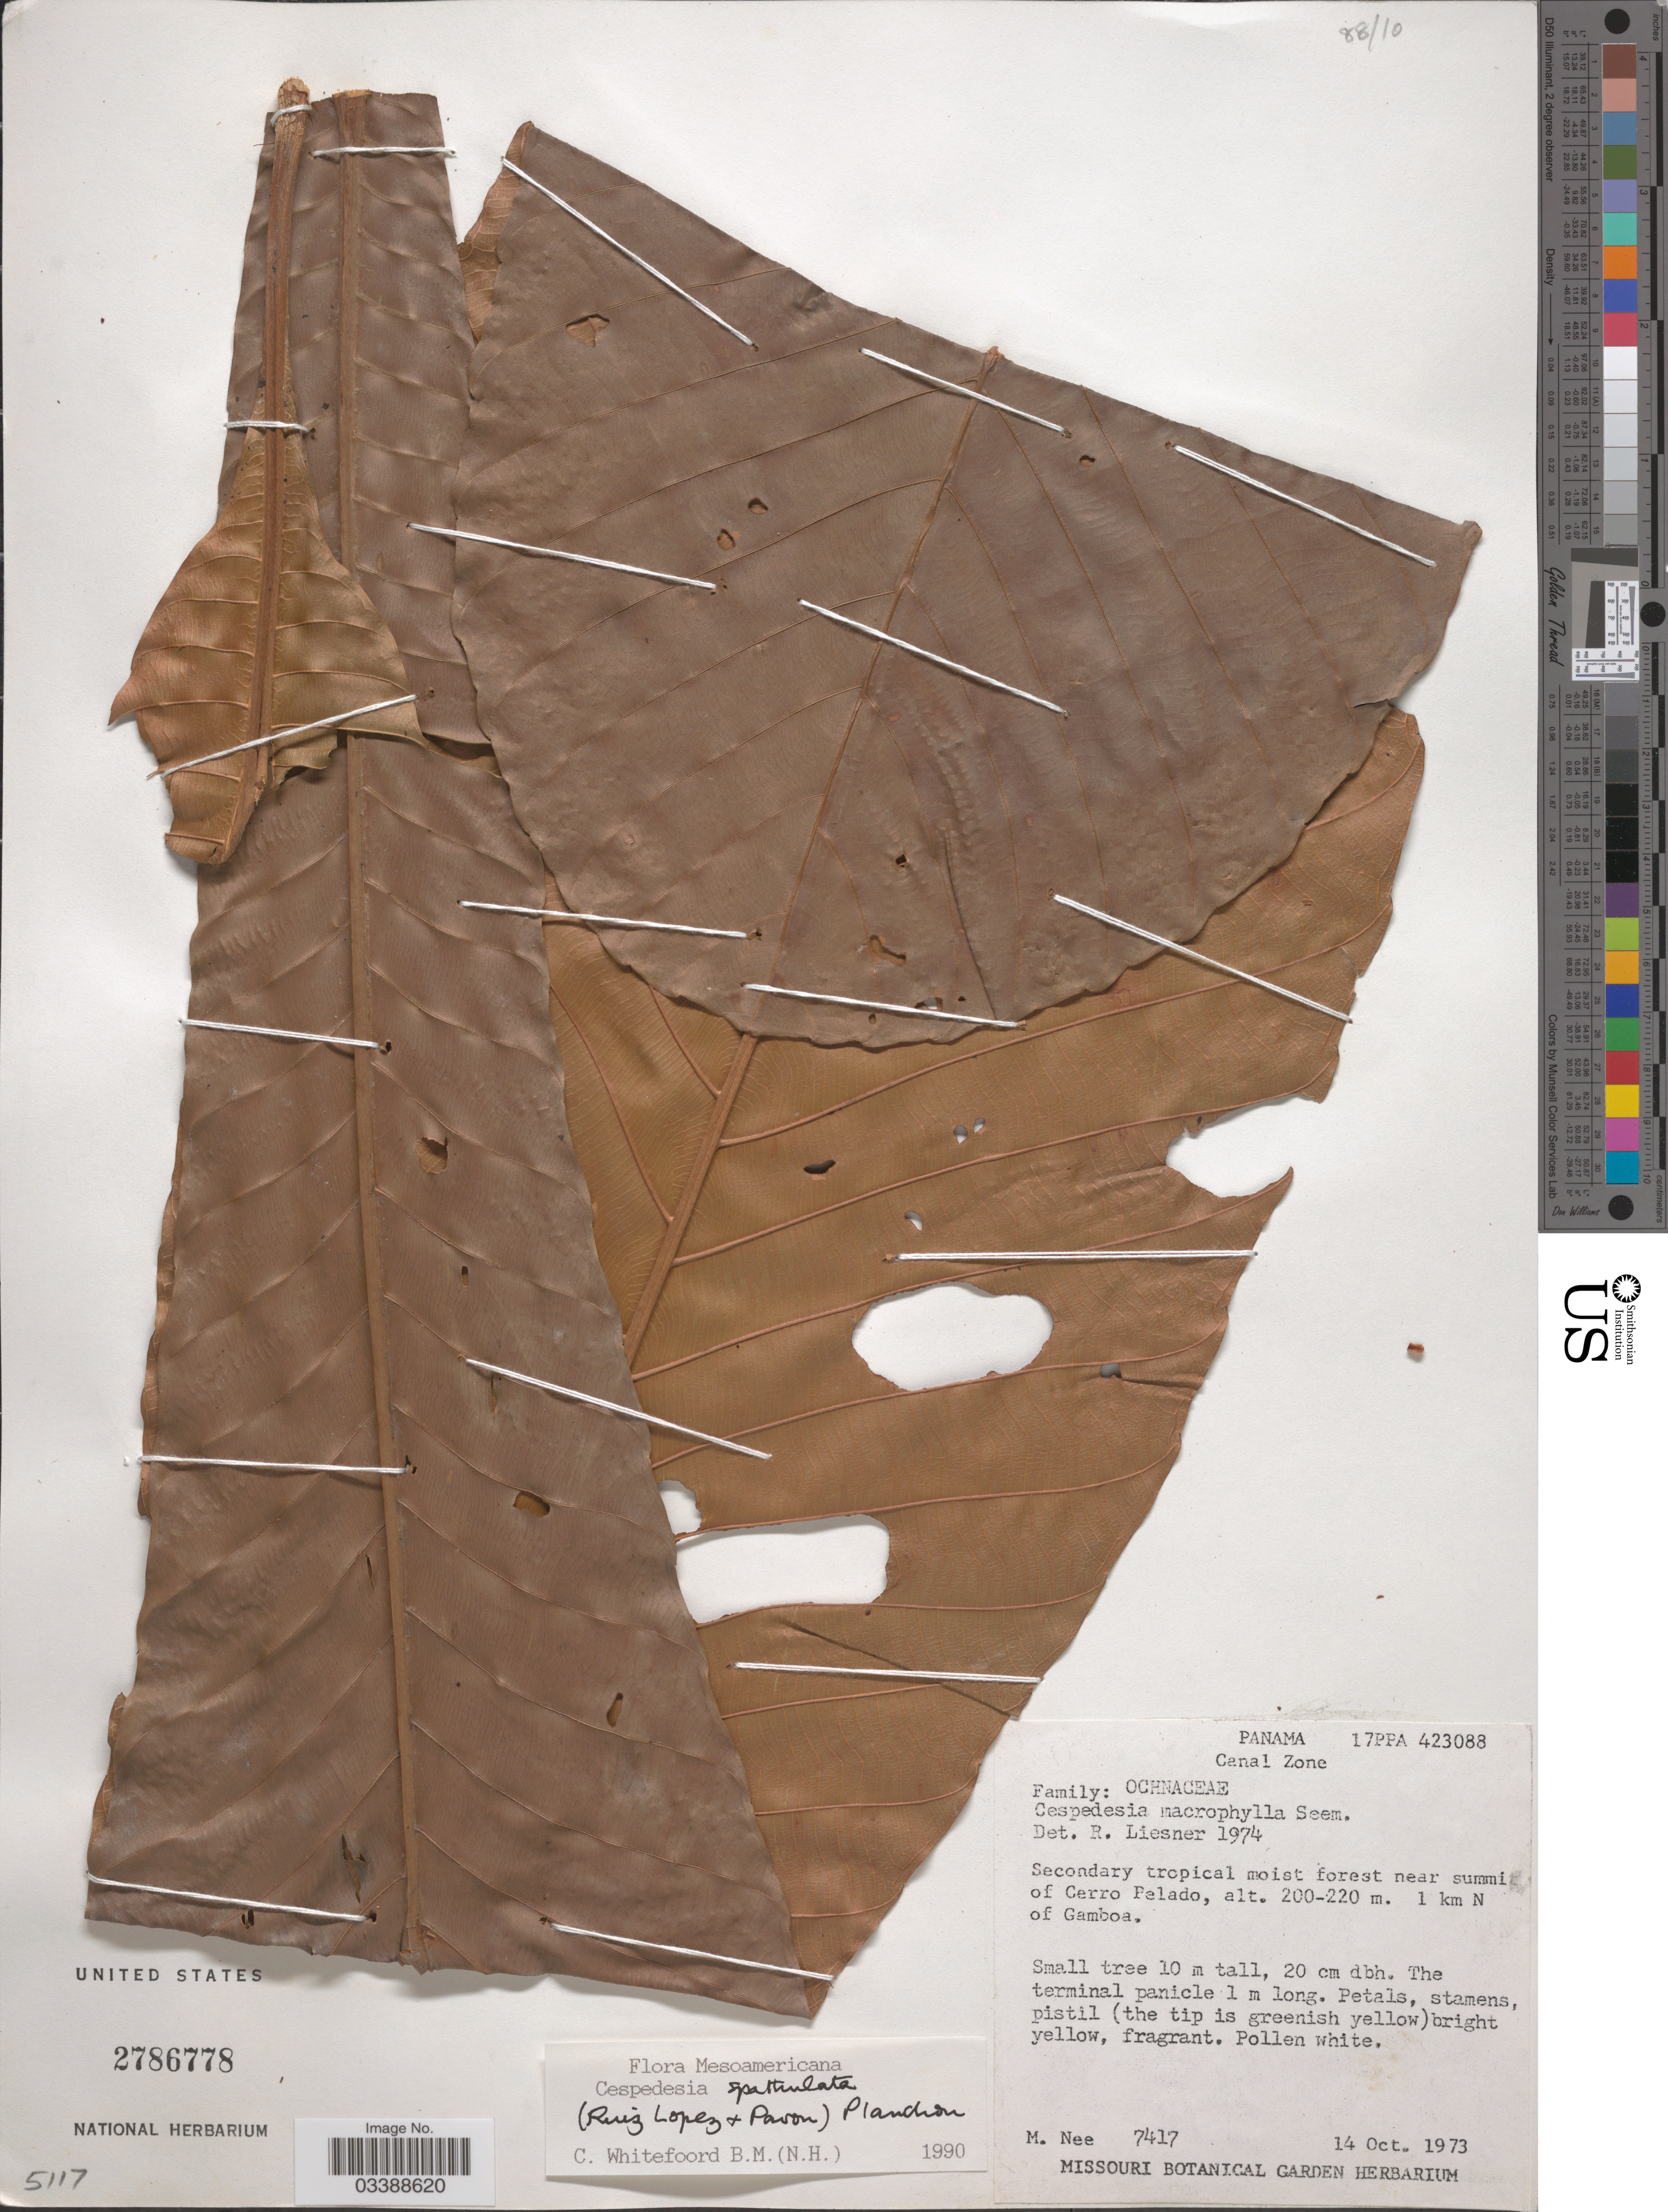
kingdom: Plantae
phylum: Tracheophyta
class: Magnoliopsida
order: Malpighiales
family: Ochnaceae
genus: Cespedesia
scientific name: Cespedesia spathulata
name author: (Ruiz & Pav.) Planch.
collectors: M. Nee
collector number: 7417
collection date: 1973-10-14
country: Panama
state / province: Colón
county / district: Canal Zone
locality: Canal Zone. Secondary tropical moist forest near summit of Cerro Pelado, 1 km N of Gamboa.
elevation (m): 200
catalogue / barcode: US 2786778